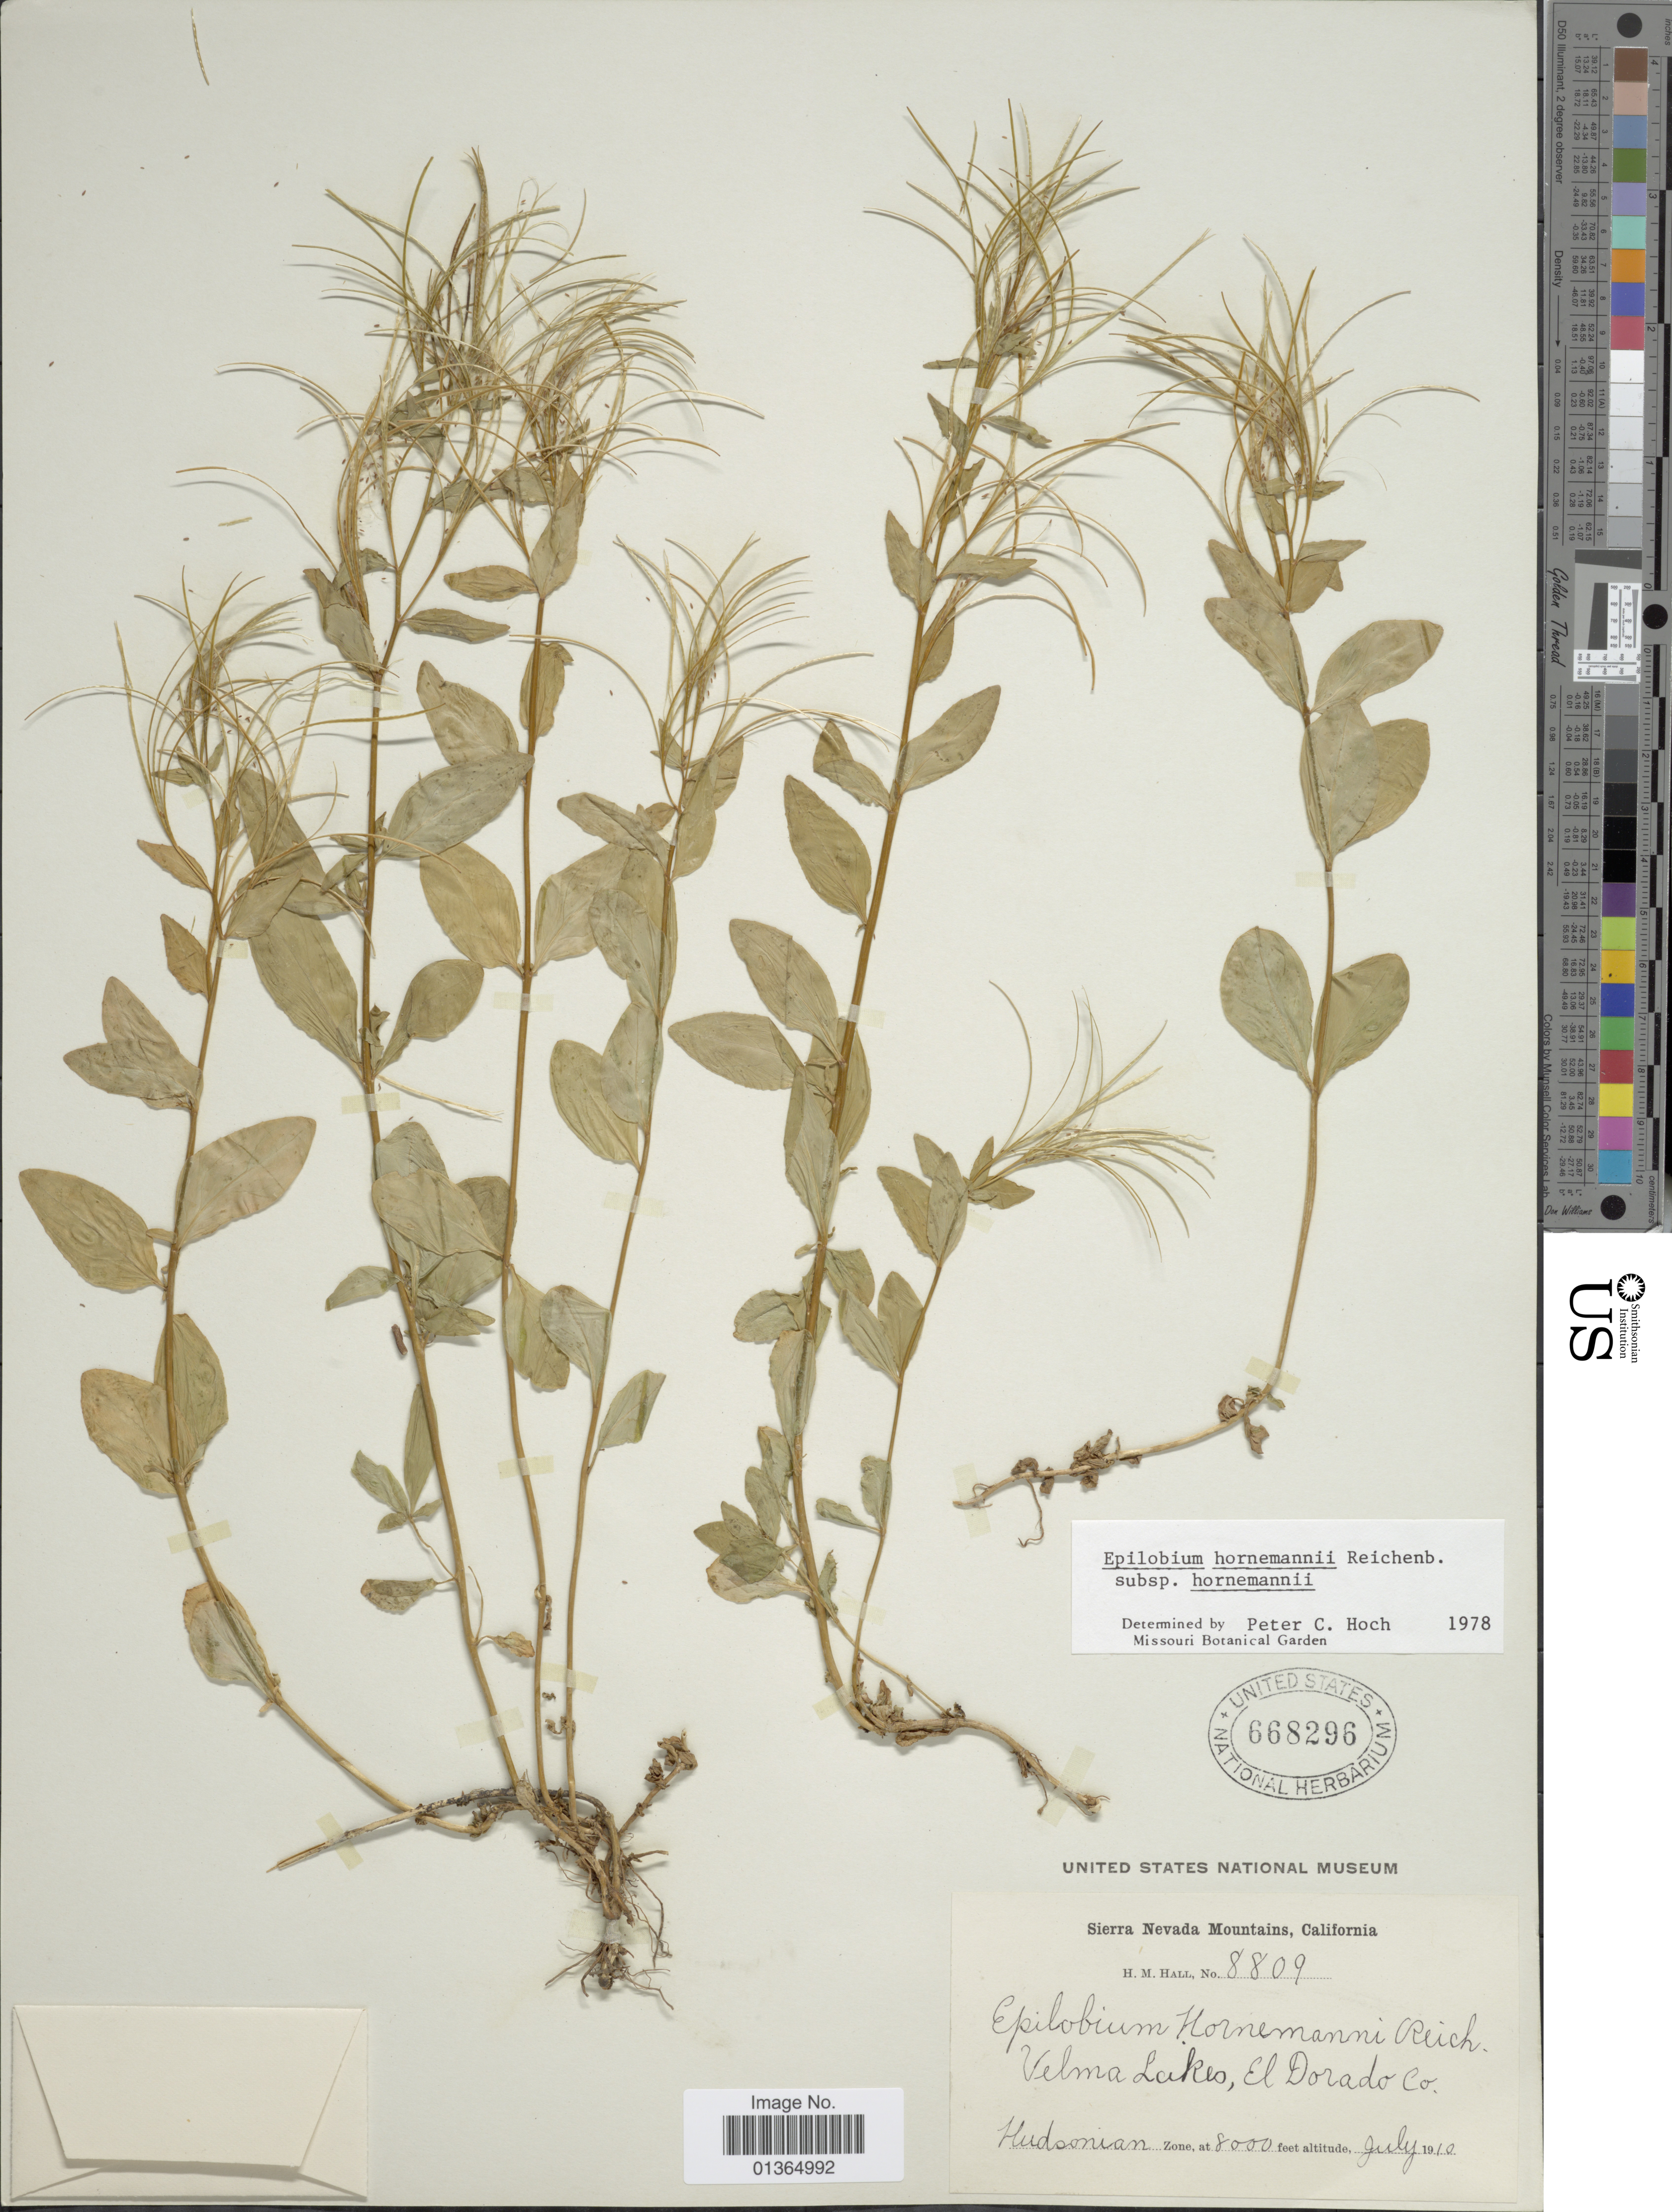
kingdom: Plantae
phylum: Tracheophyta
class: Magnoliopsida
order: Myrtales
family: Onagraceae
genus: Epilobium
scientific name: Epilobium hornemannii subsp. hornemannii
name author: Rchb.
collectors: H. M. Hall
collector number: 8809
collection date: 1910-07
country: United States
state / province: California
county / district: El Dorado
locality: Sierra Nevada Mountains. Velma Lakes, El Dorado Co. Hudsonian Zone.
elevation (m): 2438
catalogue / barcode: US 668296